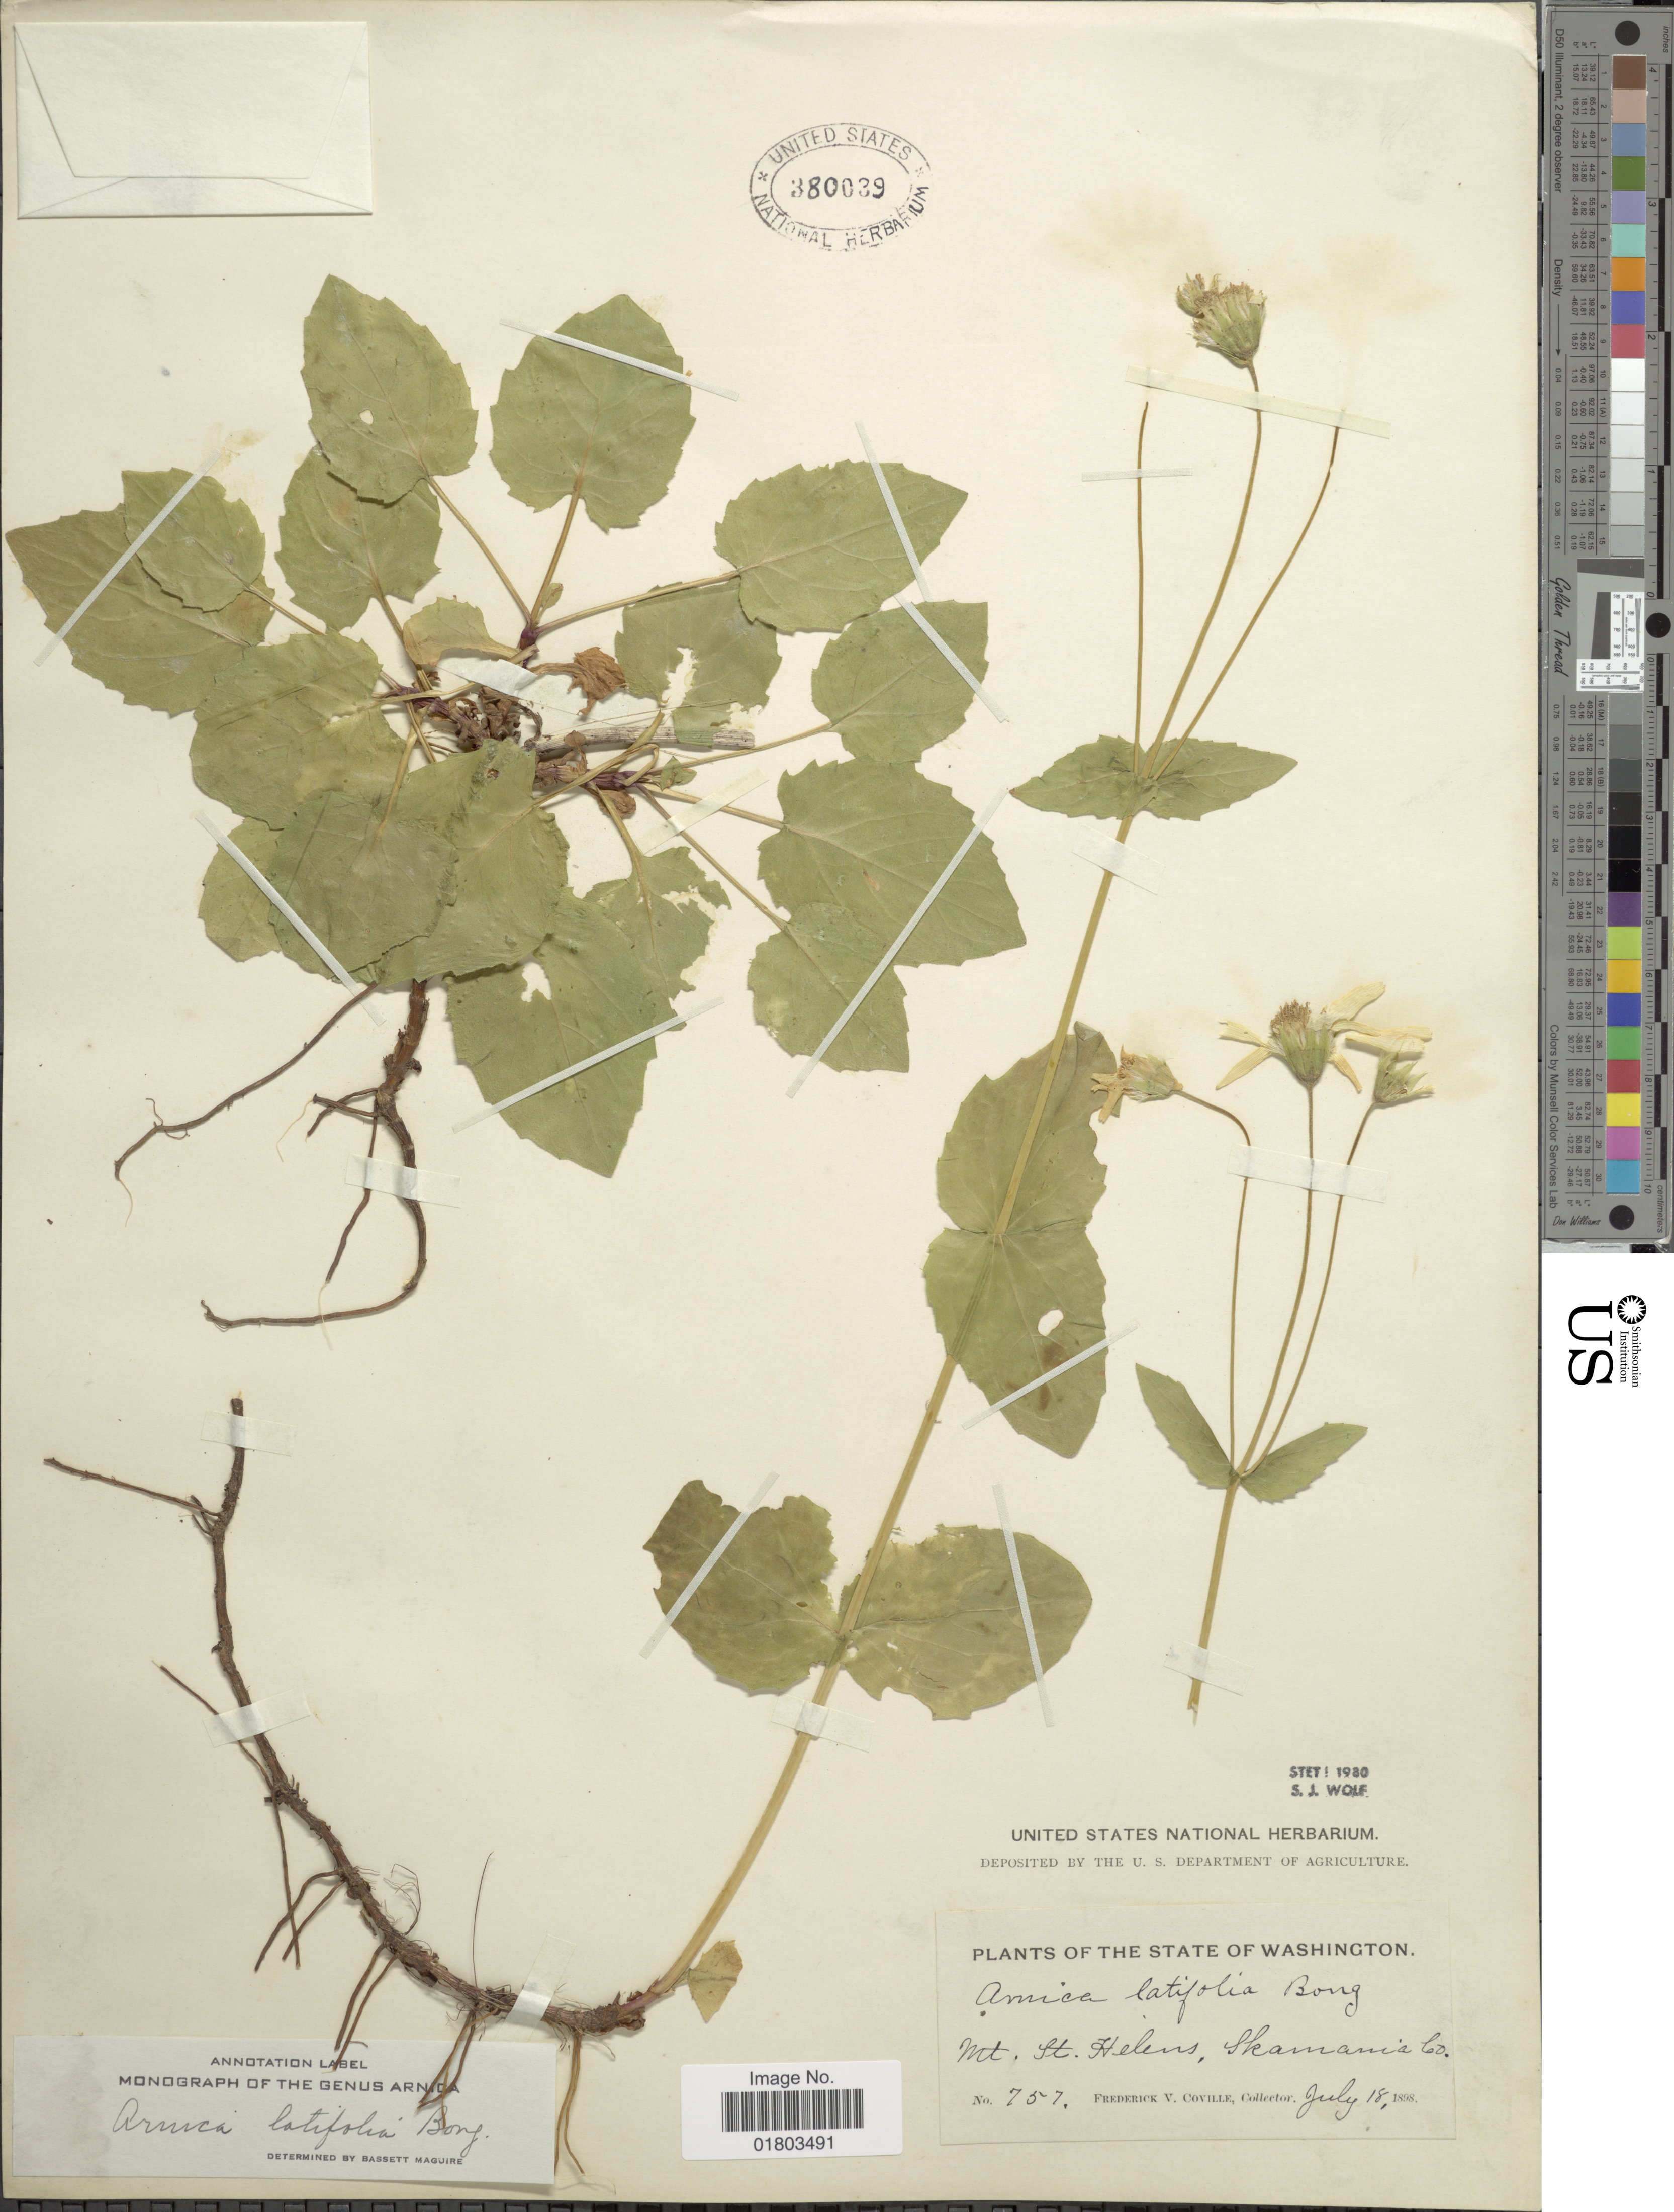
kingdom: Plantae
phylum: Tracheophyta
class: Magnoliopsida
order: Asterales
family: Asteraceae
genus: Arnica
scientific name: Arnica latifolia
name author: Bong.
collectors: F. V. Coville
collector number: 757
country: United States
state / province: Washington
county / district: Skamania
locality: Mt St Helens, Skamania Co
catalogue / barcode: US 380039